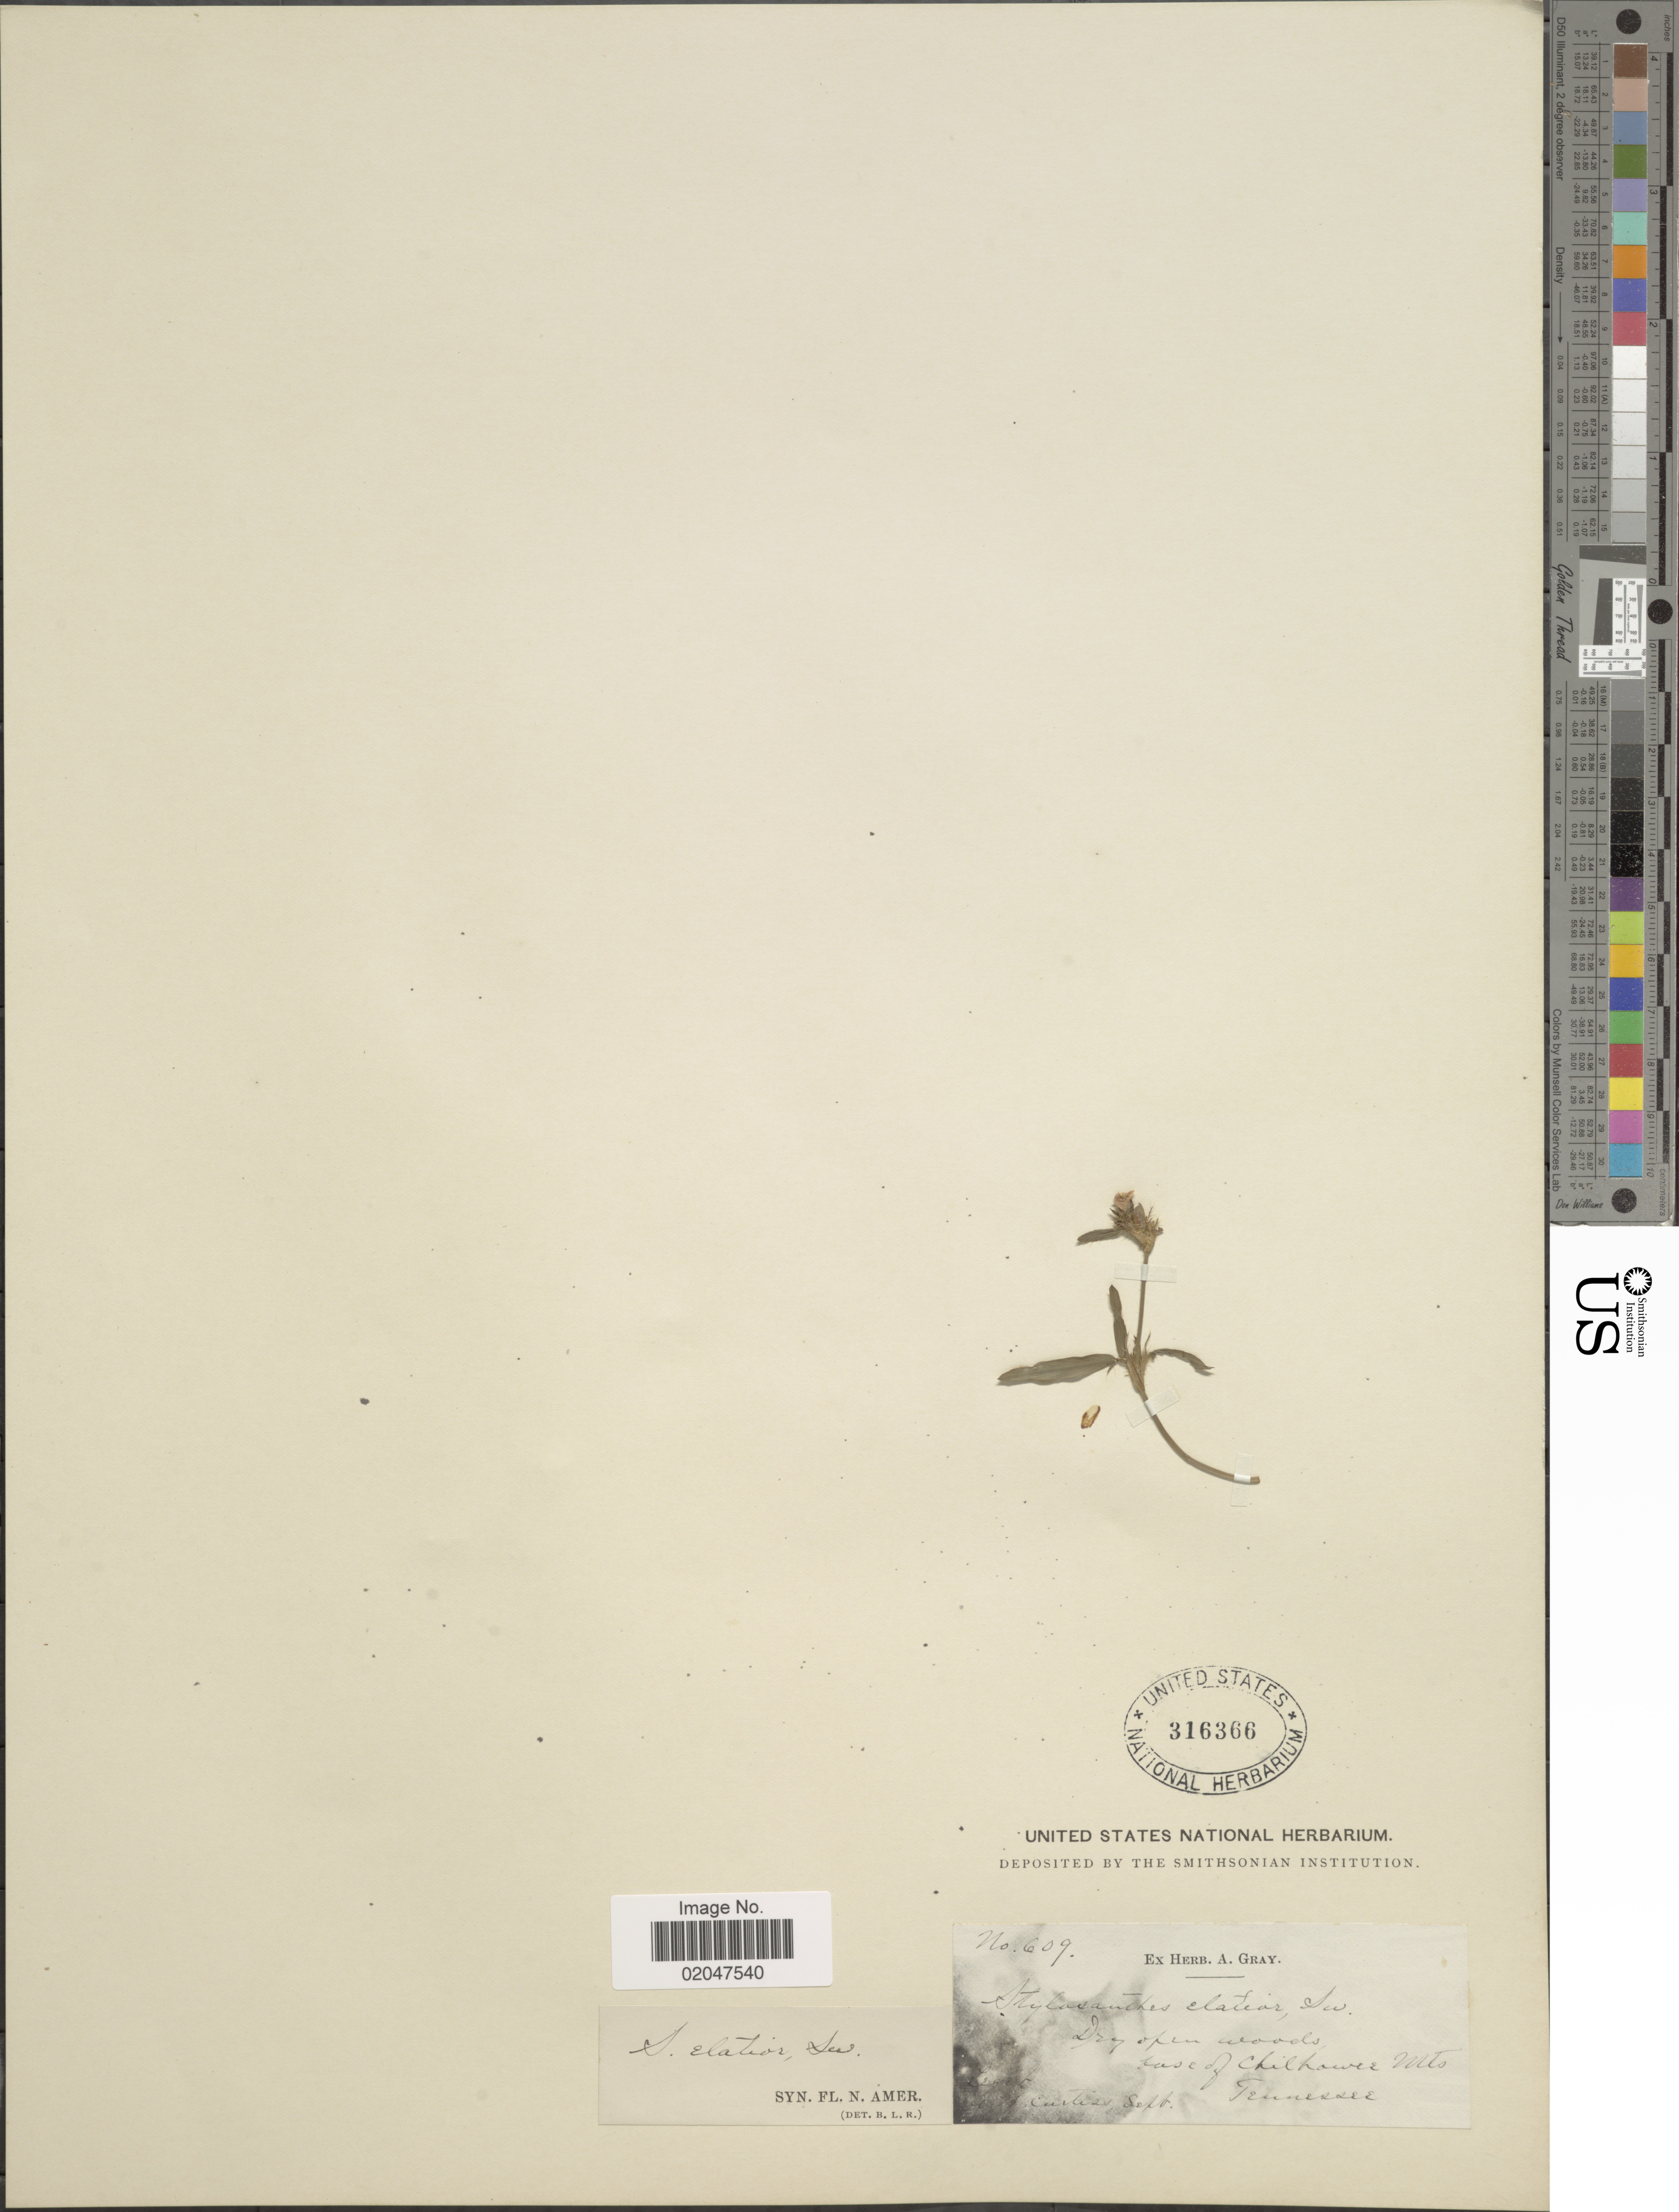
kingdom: Plantae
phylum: Tracheophyta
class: Magnoliopsida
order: Fabales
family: Fabaceae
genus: Stylosanthes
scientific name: Stylosanthes biflora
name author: (L.) Britton et al.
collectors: A. Curtis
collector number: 609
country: United States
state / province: Tennessee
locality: Dry open woods, base of Chilhowee Mts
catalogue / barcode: US 316366